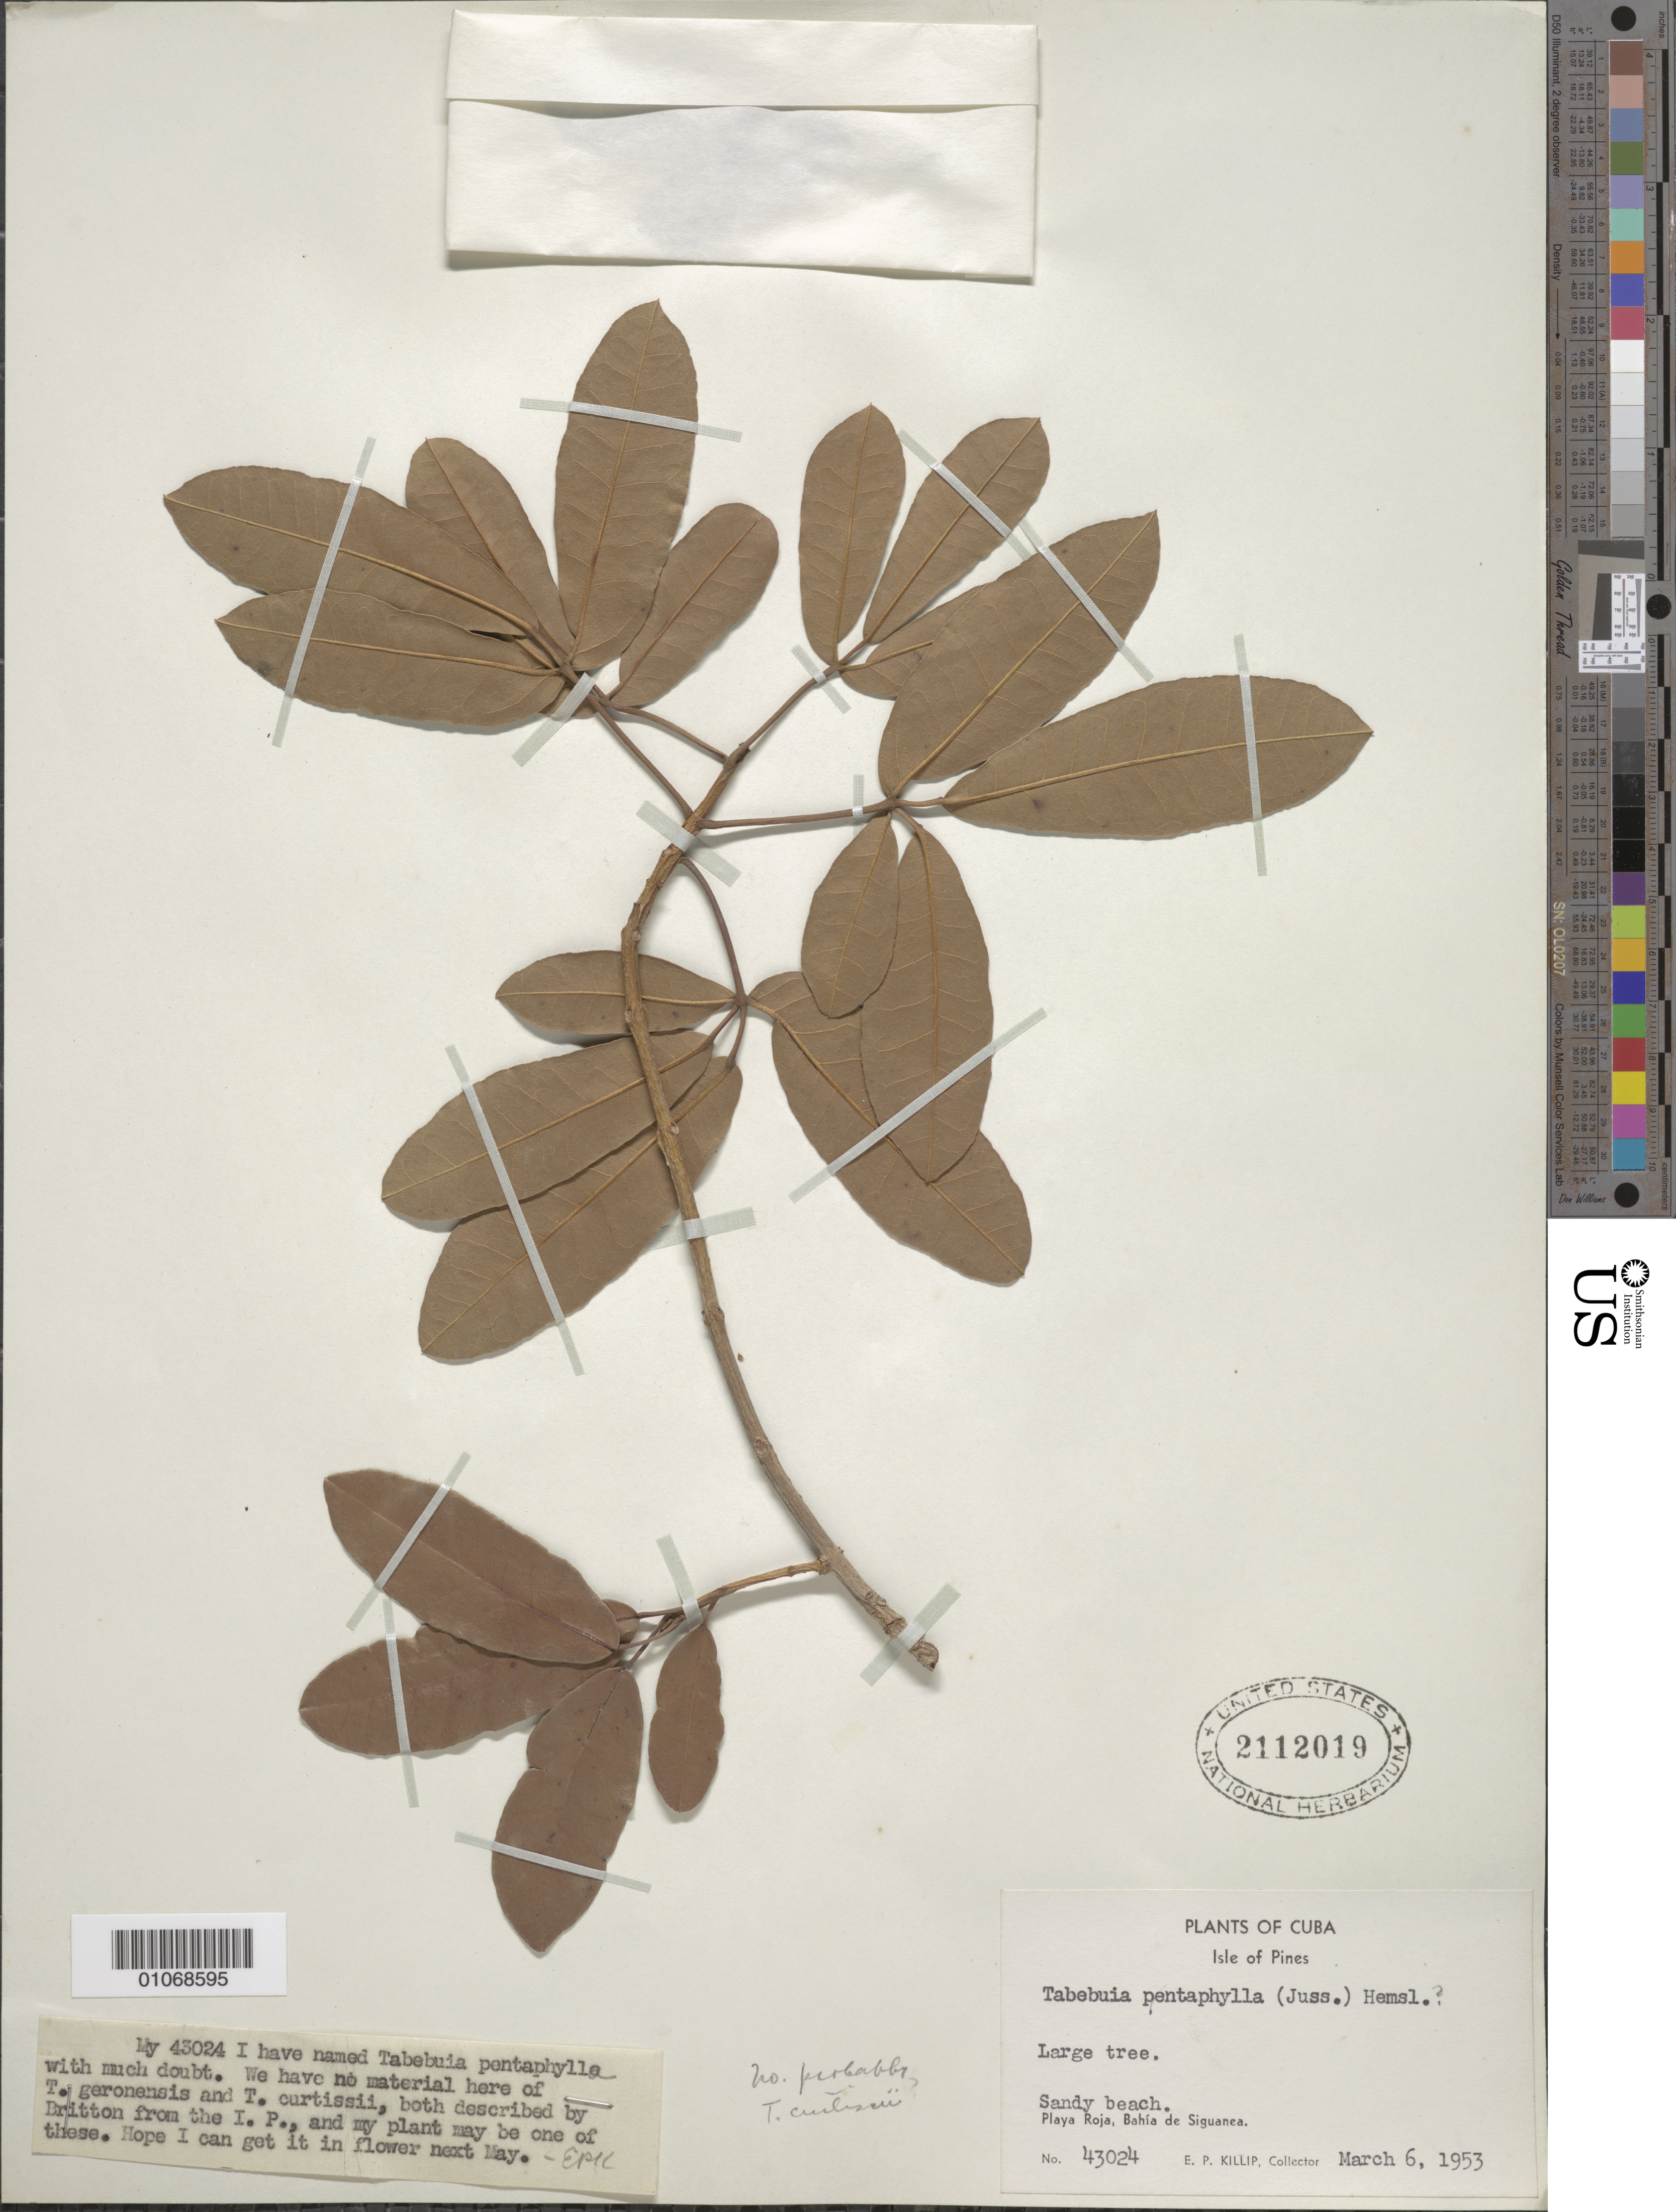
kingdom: Plantae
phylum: Tracheophyta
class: Magnoliopsida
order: Lamiales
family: Bignoniaceae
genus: Tabebuia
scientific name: Tabebuia pallida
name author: (Lindl.) Miers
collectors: E. P. Killip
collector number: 43024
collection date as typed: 06 Mar 1953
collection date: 1953-03-06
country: Cuba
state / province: Isla de La Juventud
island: Isla de la Juventud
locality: Sandy beach Playa Roja, Bahia de Siguanea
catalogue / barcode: US 2112019